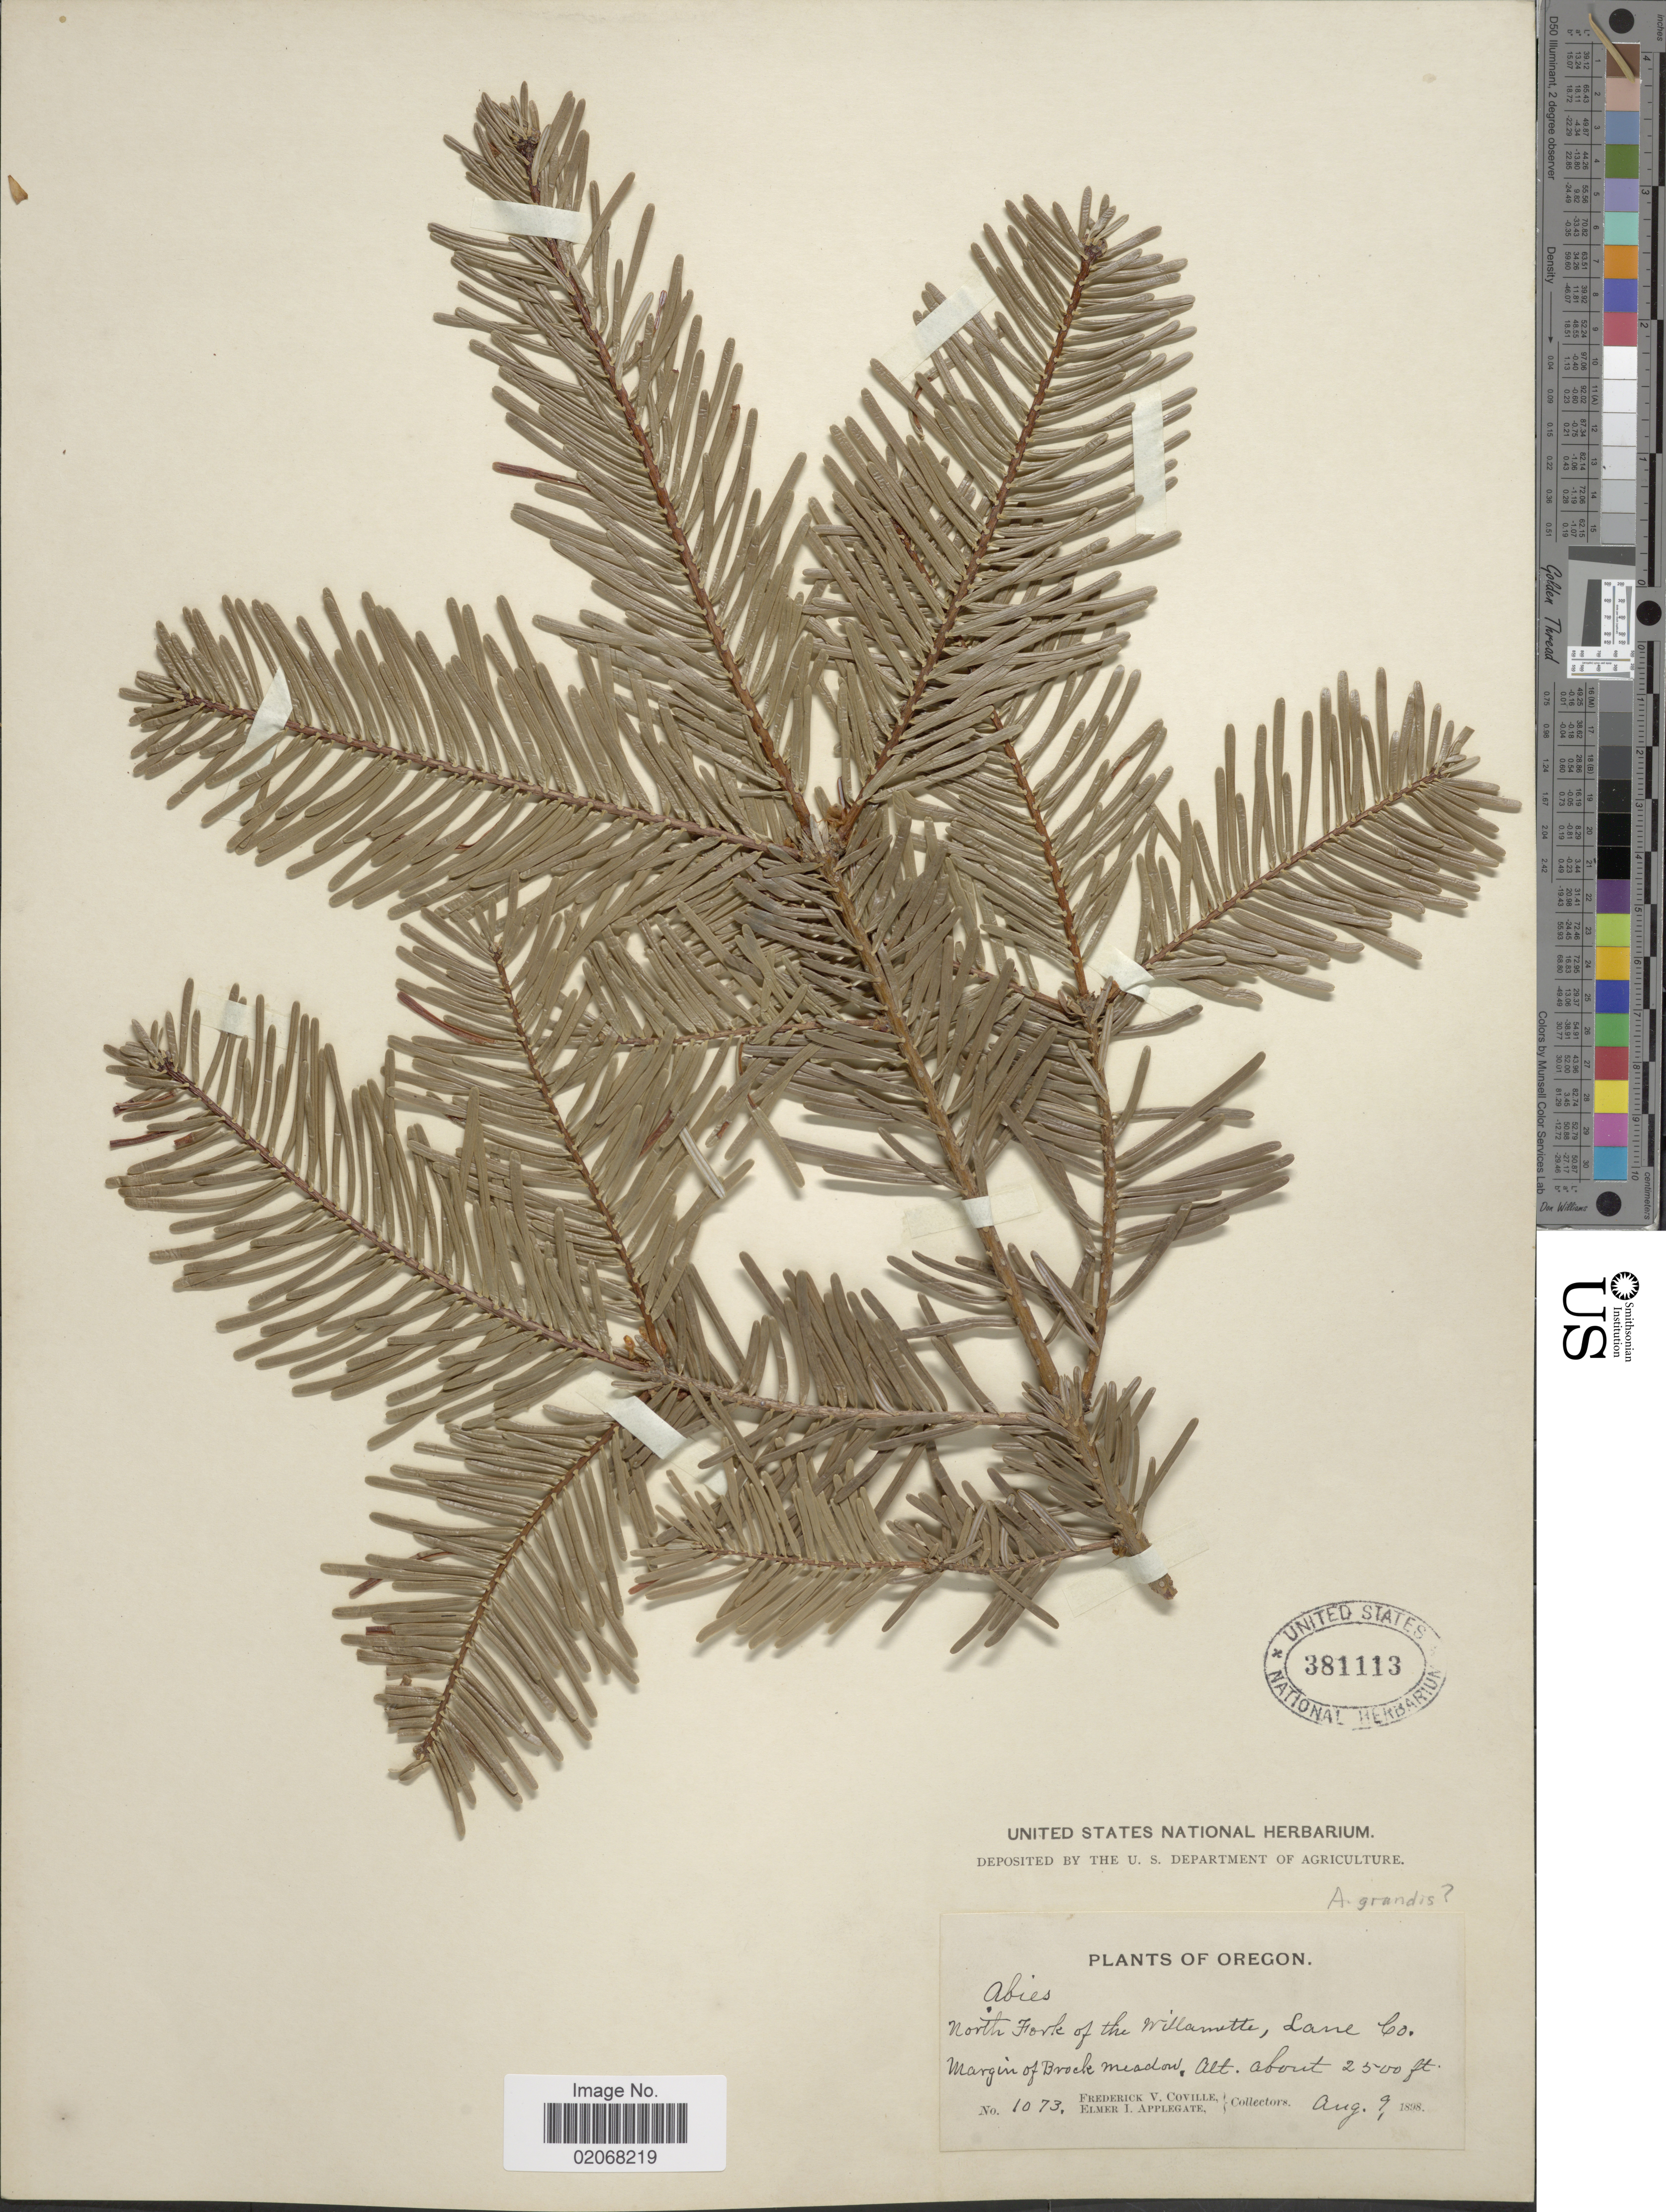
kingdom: Plantae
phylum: Tracheophyta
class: Pinopsida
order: Pinales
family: Pinaceae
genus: Abies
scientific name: Abies grandis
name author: (Douglas ex D. Don) Lindl.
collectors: F. V. Coville & E. I. Applegate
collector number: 1073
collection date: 1898-08-09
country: United States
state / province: Oregon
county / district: Lane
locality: North Fork of the Willamette, Lane Co. Margin of Brock Meadow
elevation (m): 762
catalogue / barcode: US 381113